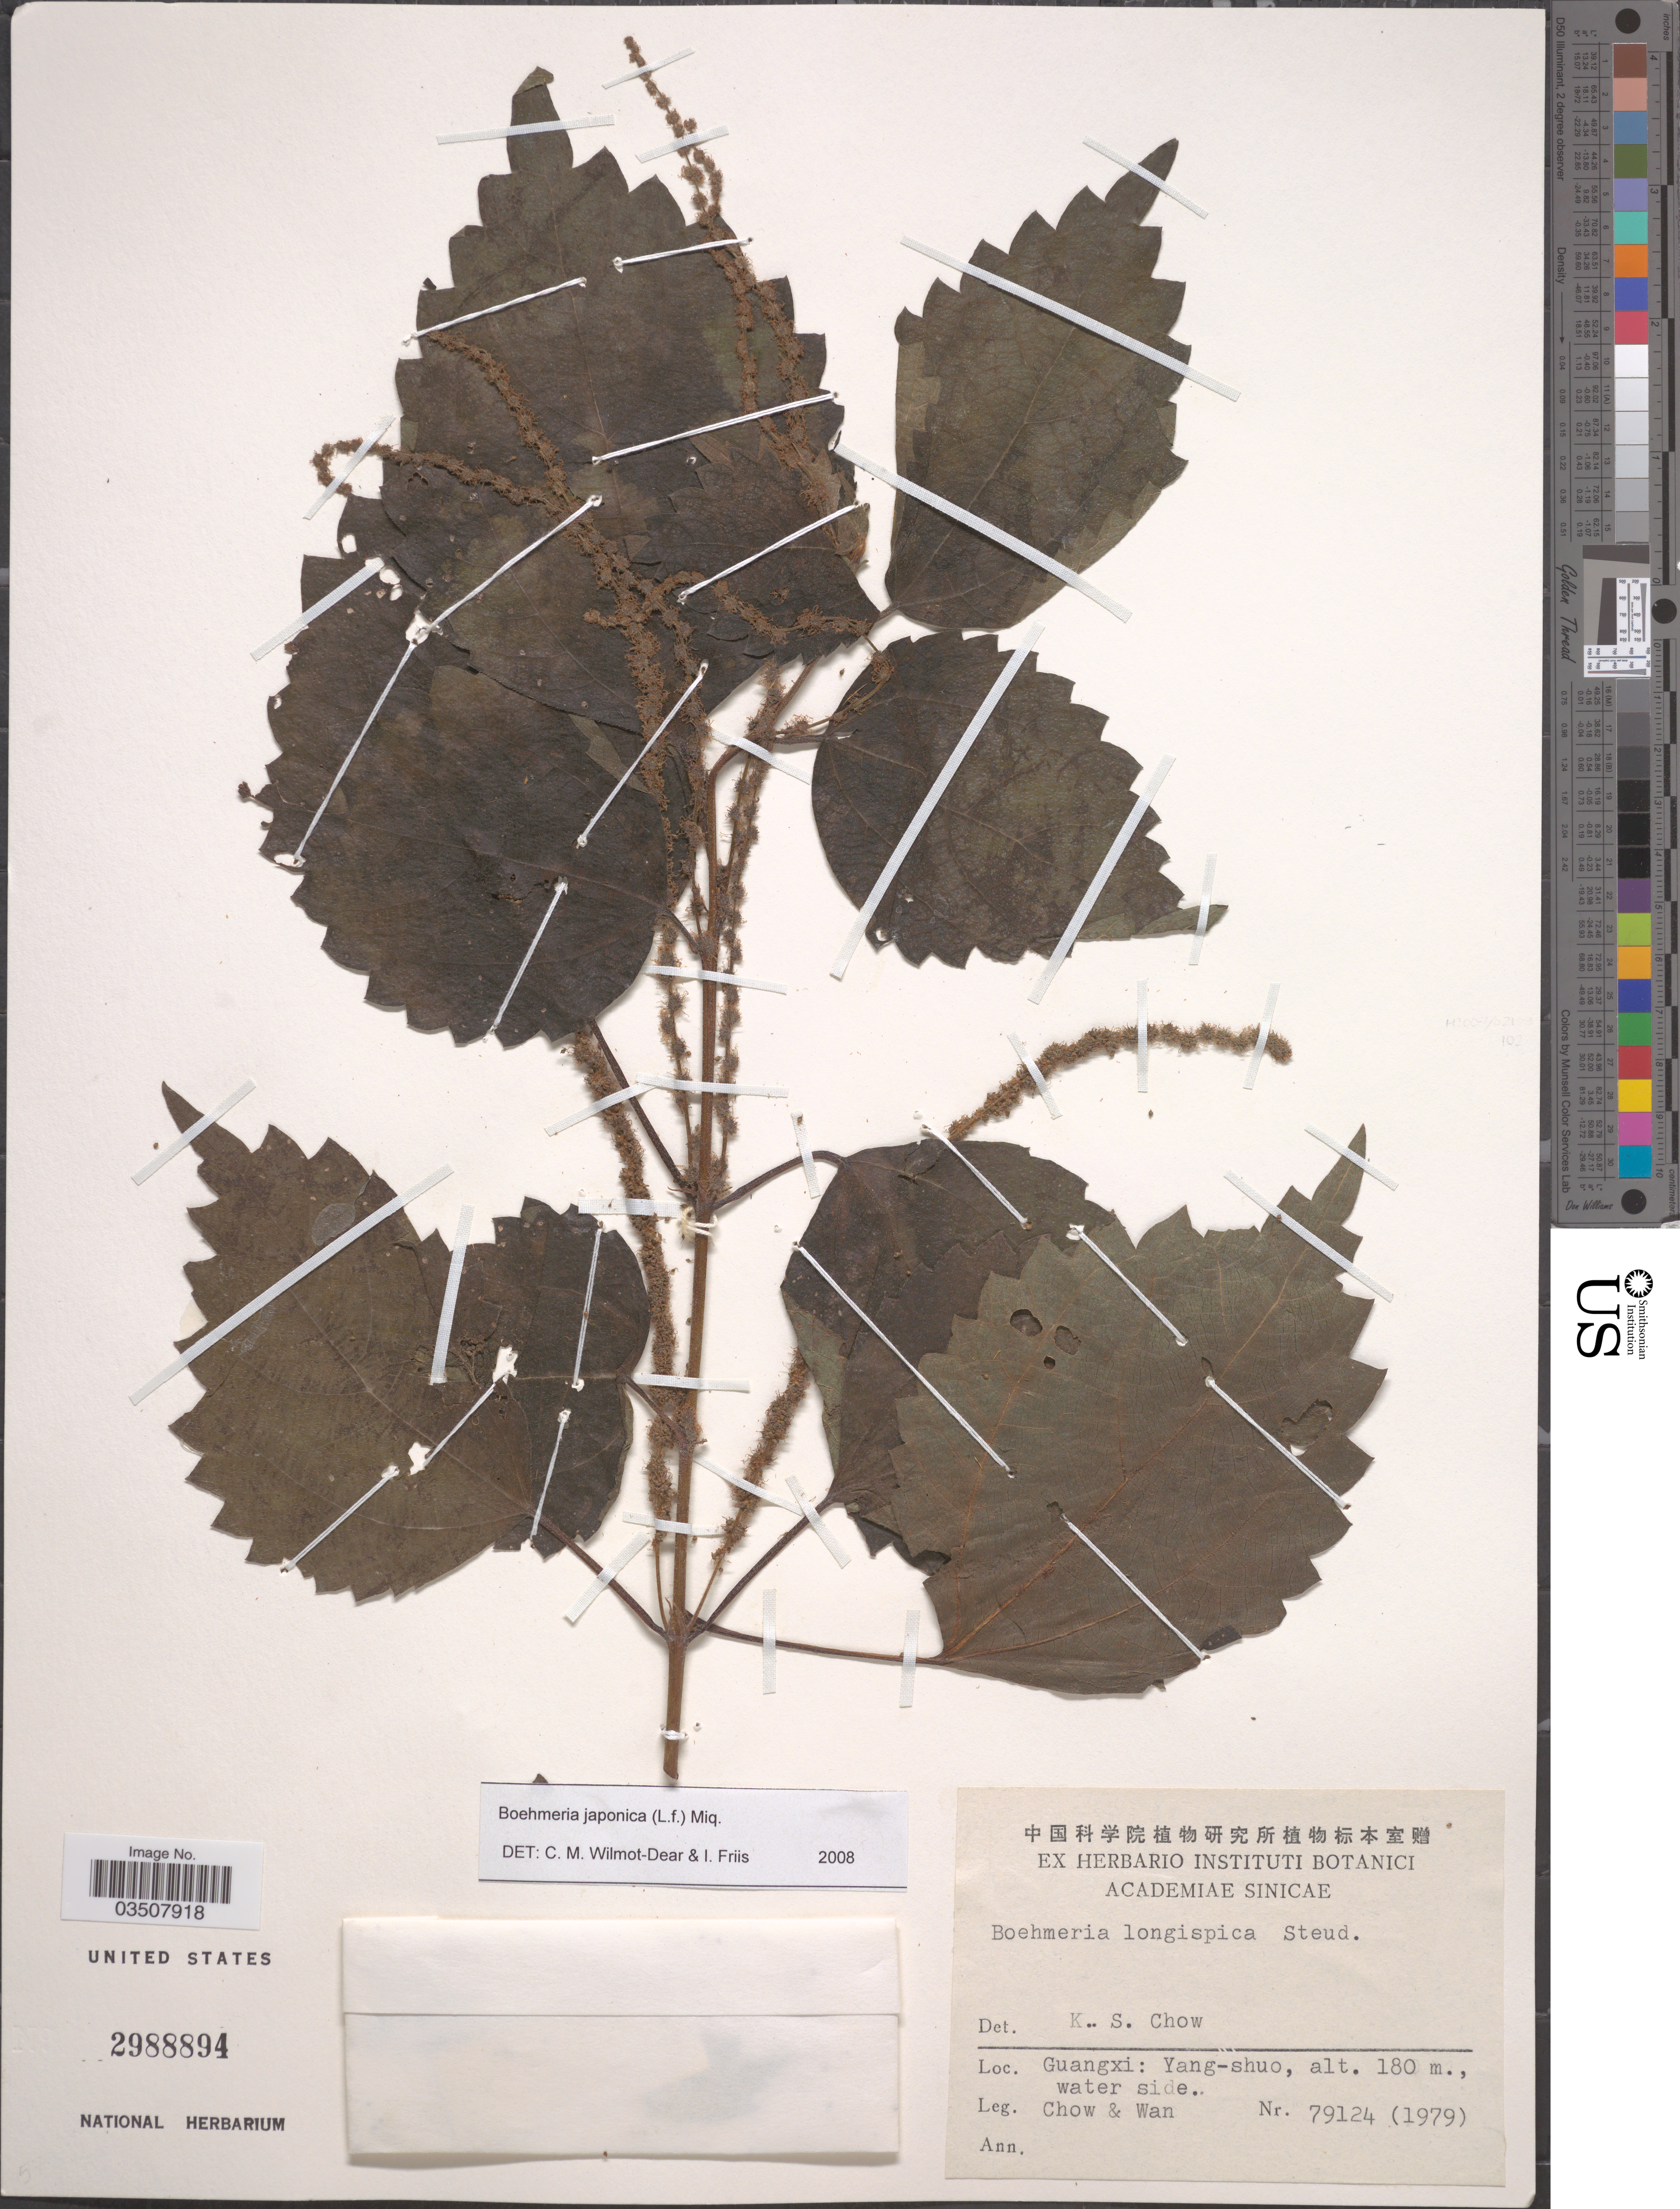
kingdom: Plantae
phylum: Tracheophyta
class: Magnoliopsida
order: Rosales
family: Urticaceae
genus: Boehmeria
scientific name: Boehmeria japonica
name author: (L. f.) Miq.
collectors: Chow, -- & -. Wan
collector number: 79124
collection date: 1979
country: China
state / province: Guangxi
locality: Yang-shuo, water side.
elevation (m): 180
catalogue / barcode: US 2988894